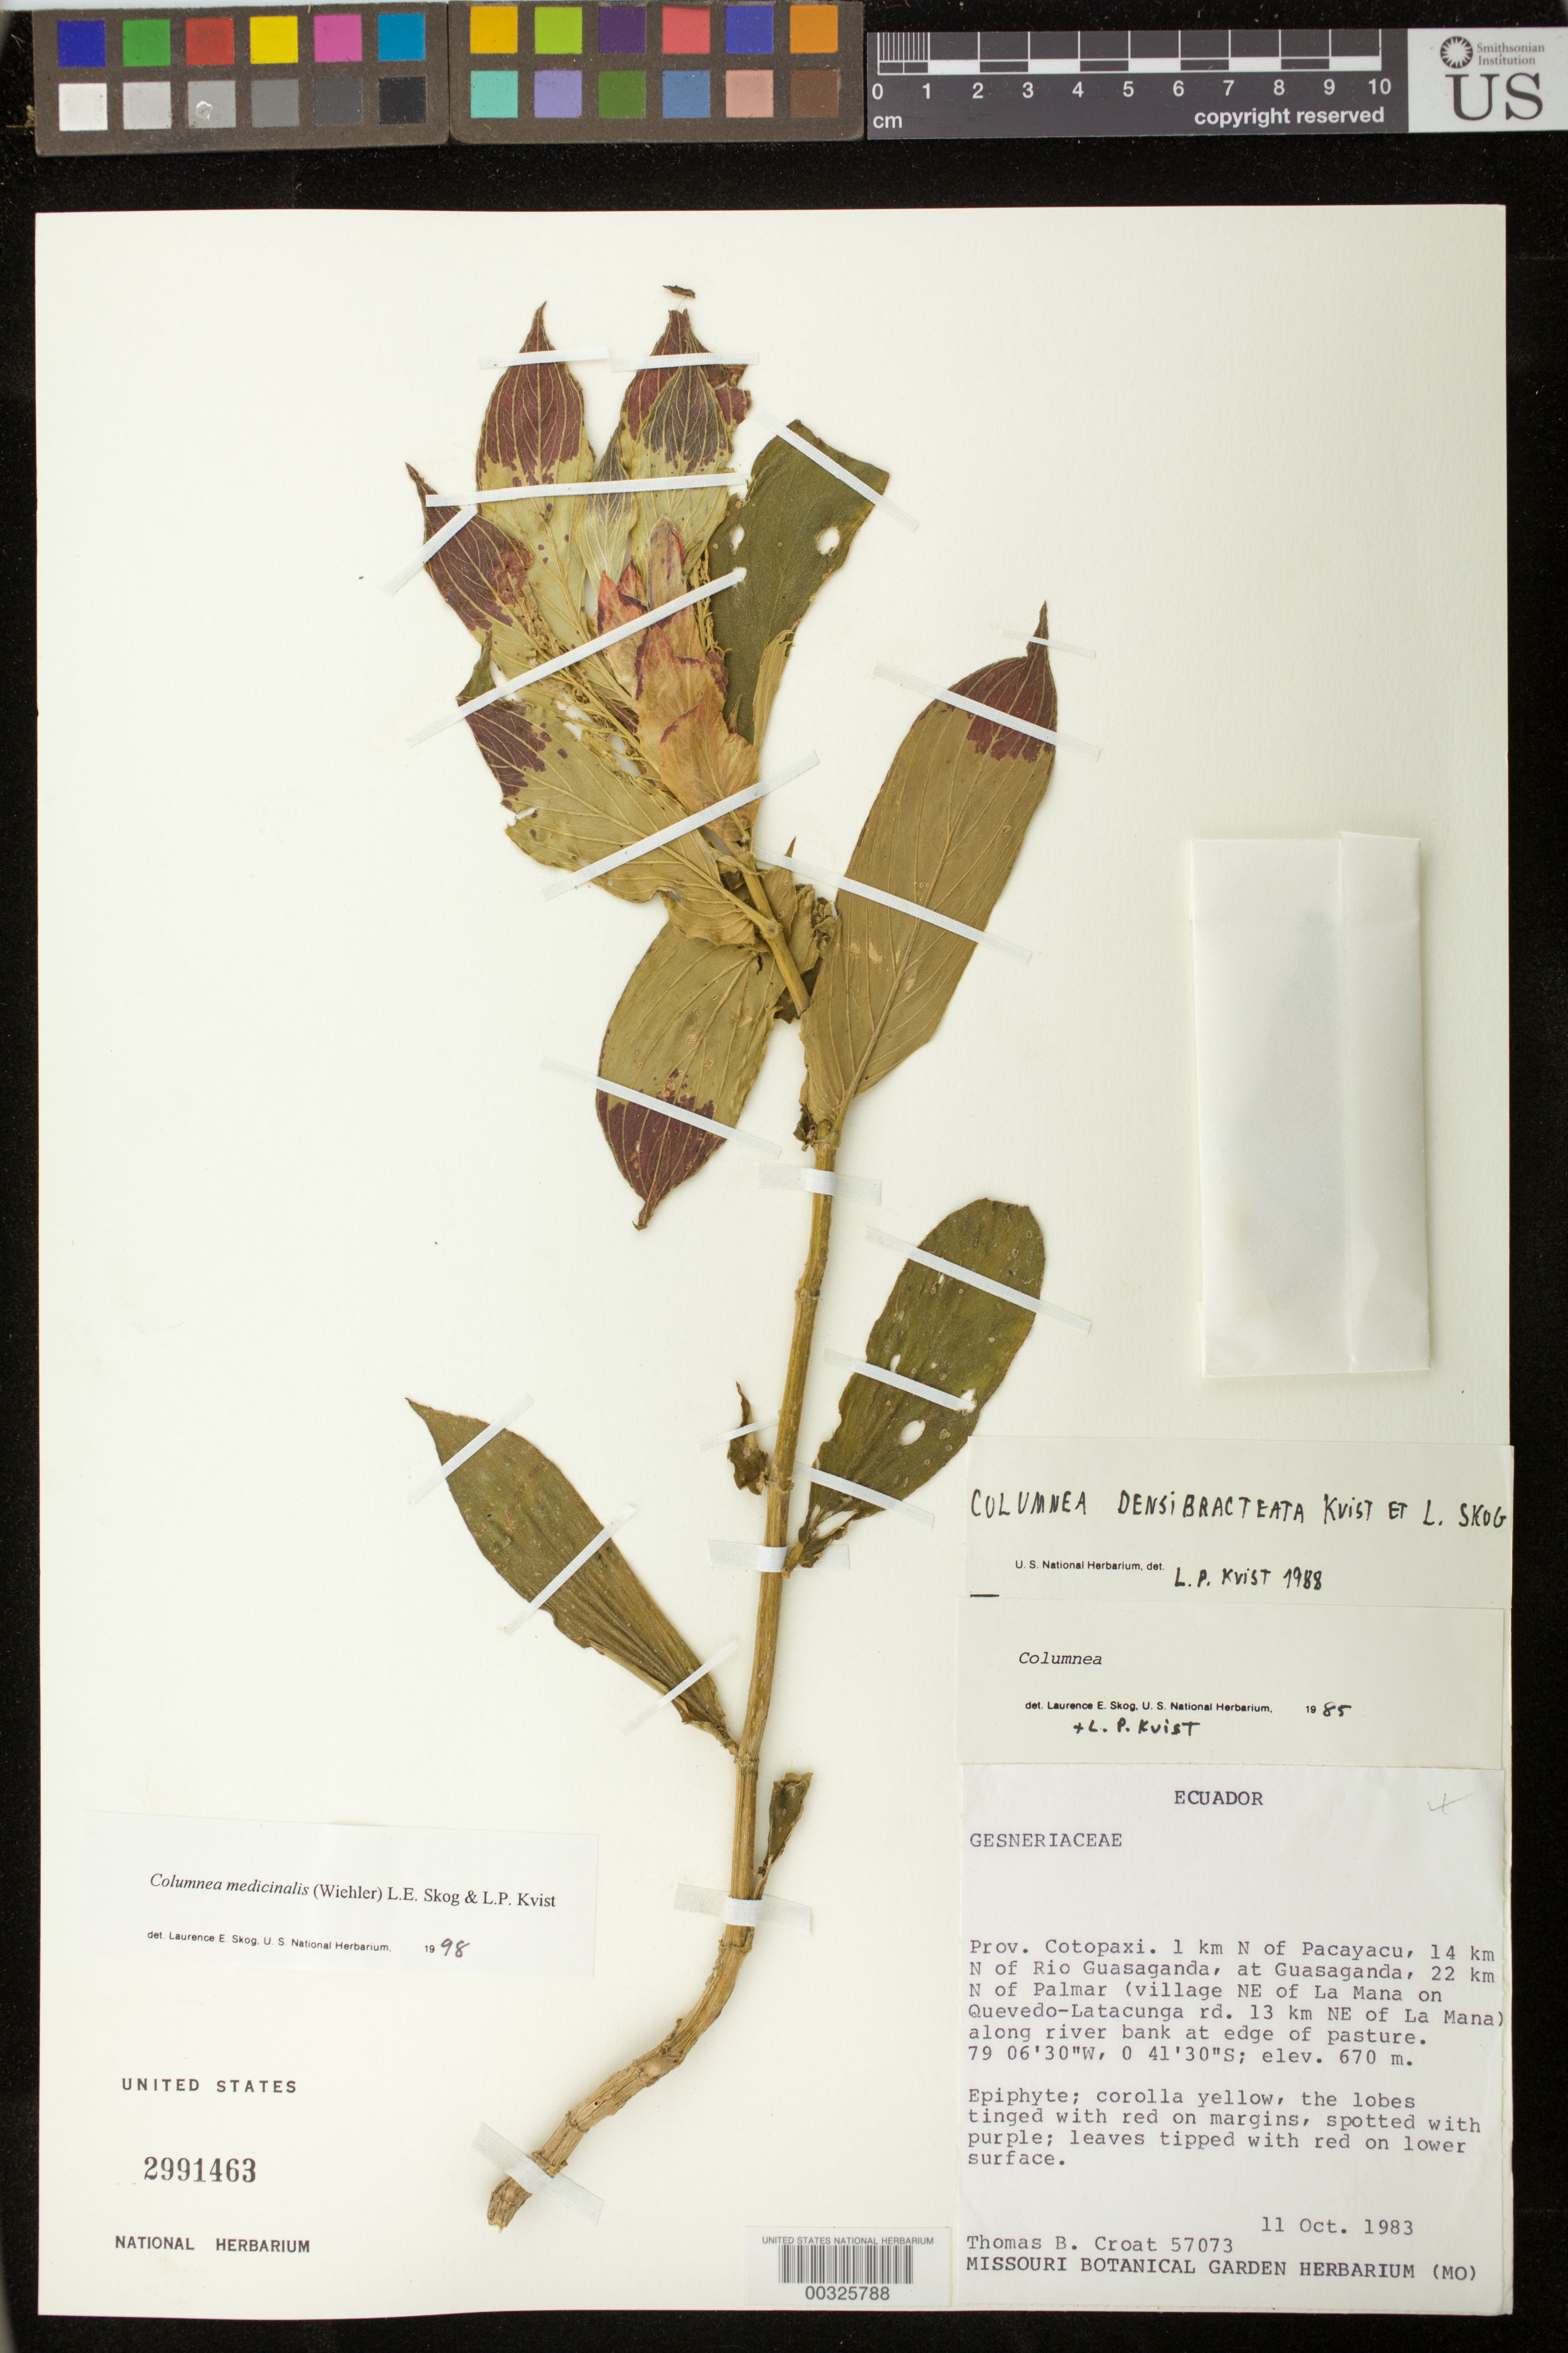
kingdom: Plantae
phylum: Tracheophyta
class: Magnoliopsida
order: Lamiales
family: Gesneriaceae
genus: Columnea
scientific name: Columnea medicinalis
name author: (Wiehler) L.E. Skog & L.P. Kvist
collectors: T. B. Croat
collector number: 57073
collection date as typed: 11 Oct 1983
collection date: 1983-10-11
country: Ecuador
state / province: Cotopaxi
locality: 1 km N of Pacayacu, 14 km N of Rio Guasaganda, 22 km N of Palmar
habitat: Along river bank at edge of pasture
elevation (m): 670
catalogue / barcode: US 2991463